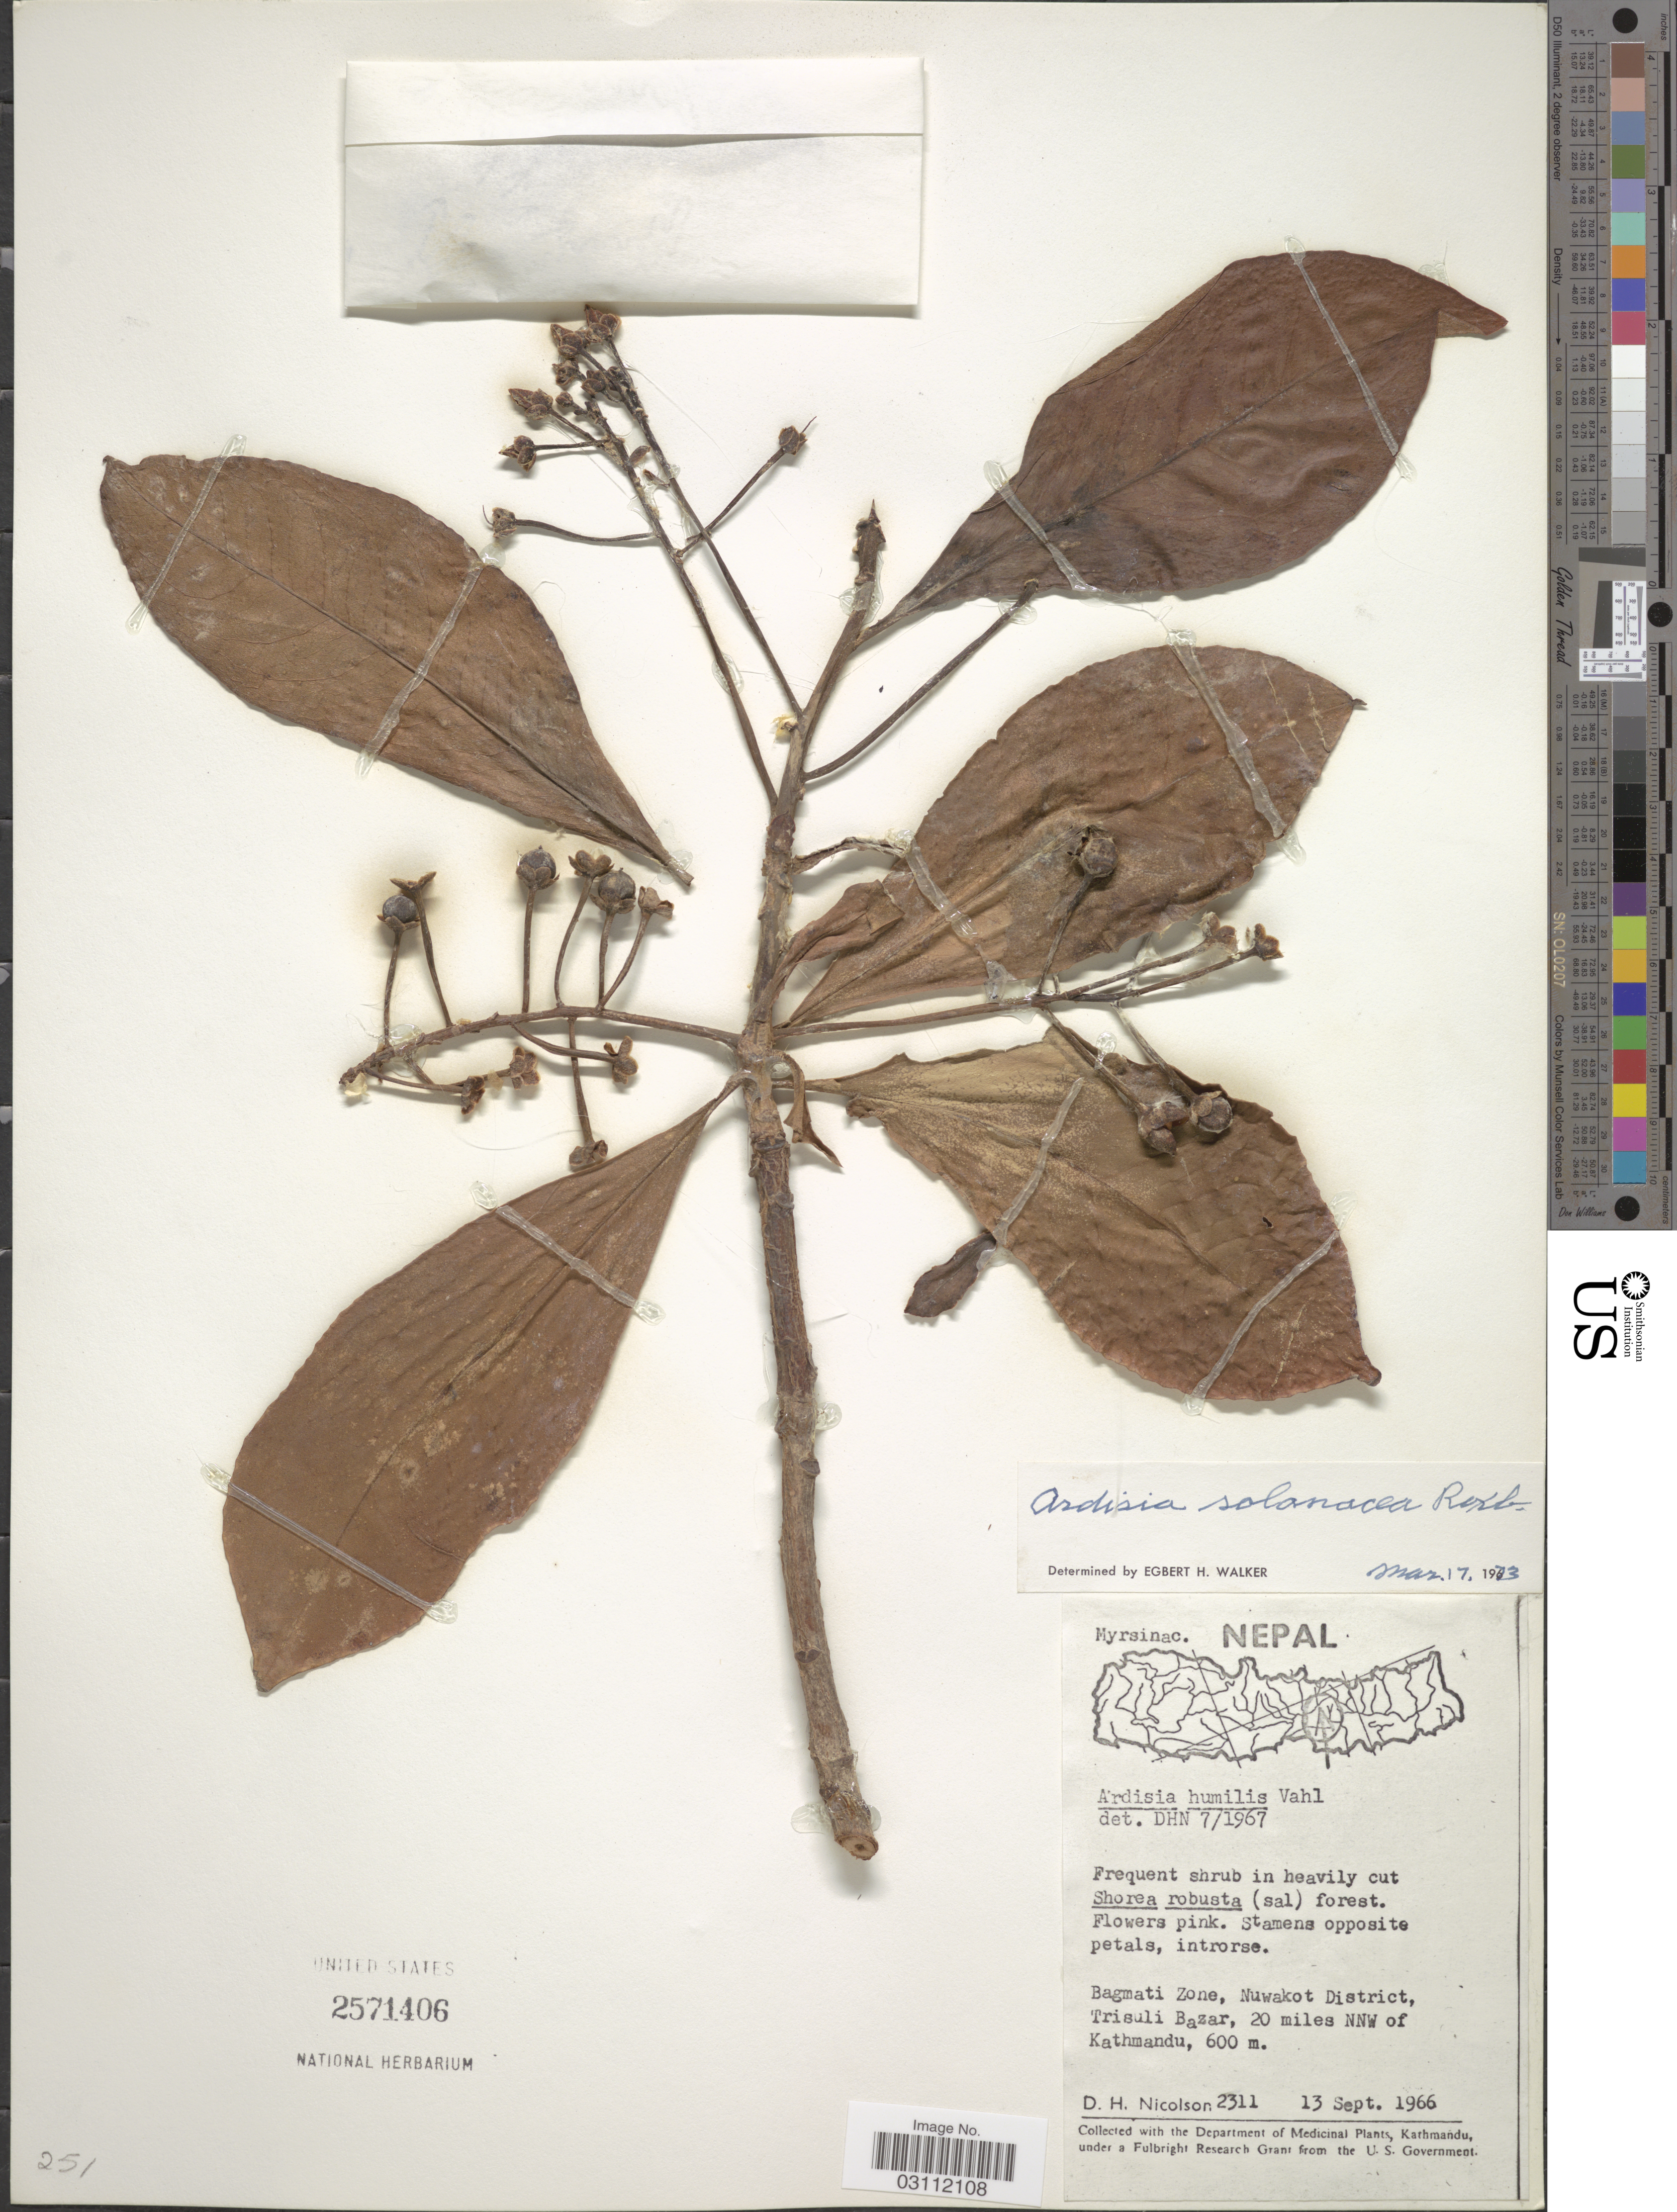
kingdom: Plantae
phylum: Tracheophyta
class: Magnoliopsida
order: Ericales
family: Primulaceae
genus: Ardisia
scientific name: Ardisia solanacea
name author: Roxb.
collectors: D. H. Nicolson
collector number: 2311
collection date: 1966-09-13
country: Nepal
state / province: Bagmati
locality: Bagmati Zone, Nuwakot District, Trisuli Bazar, 20 miles NNW of Kathmandu.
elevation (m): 600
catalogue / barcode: US 2571406